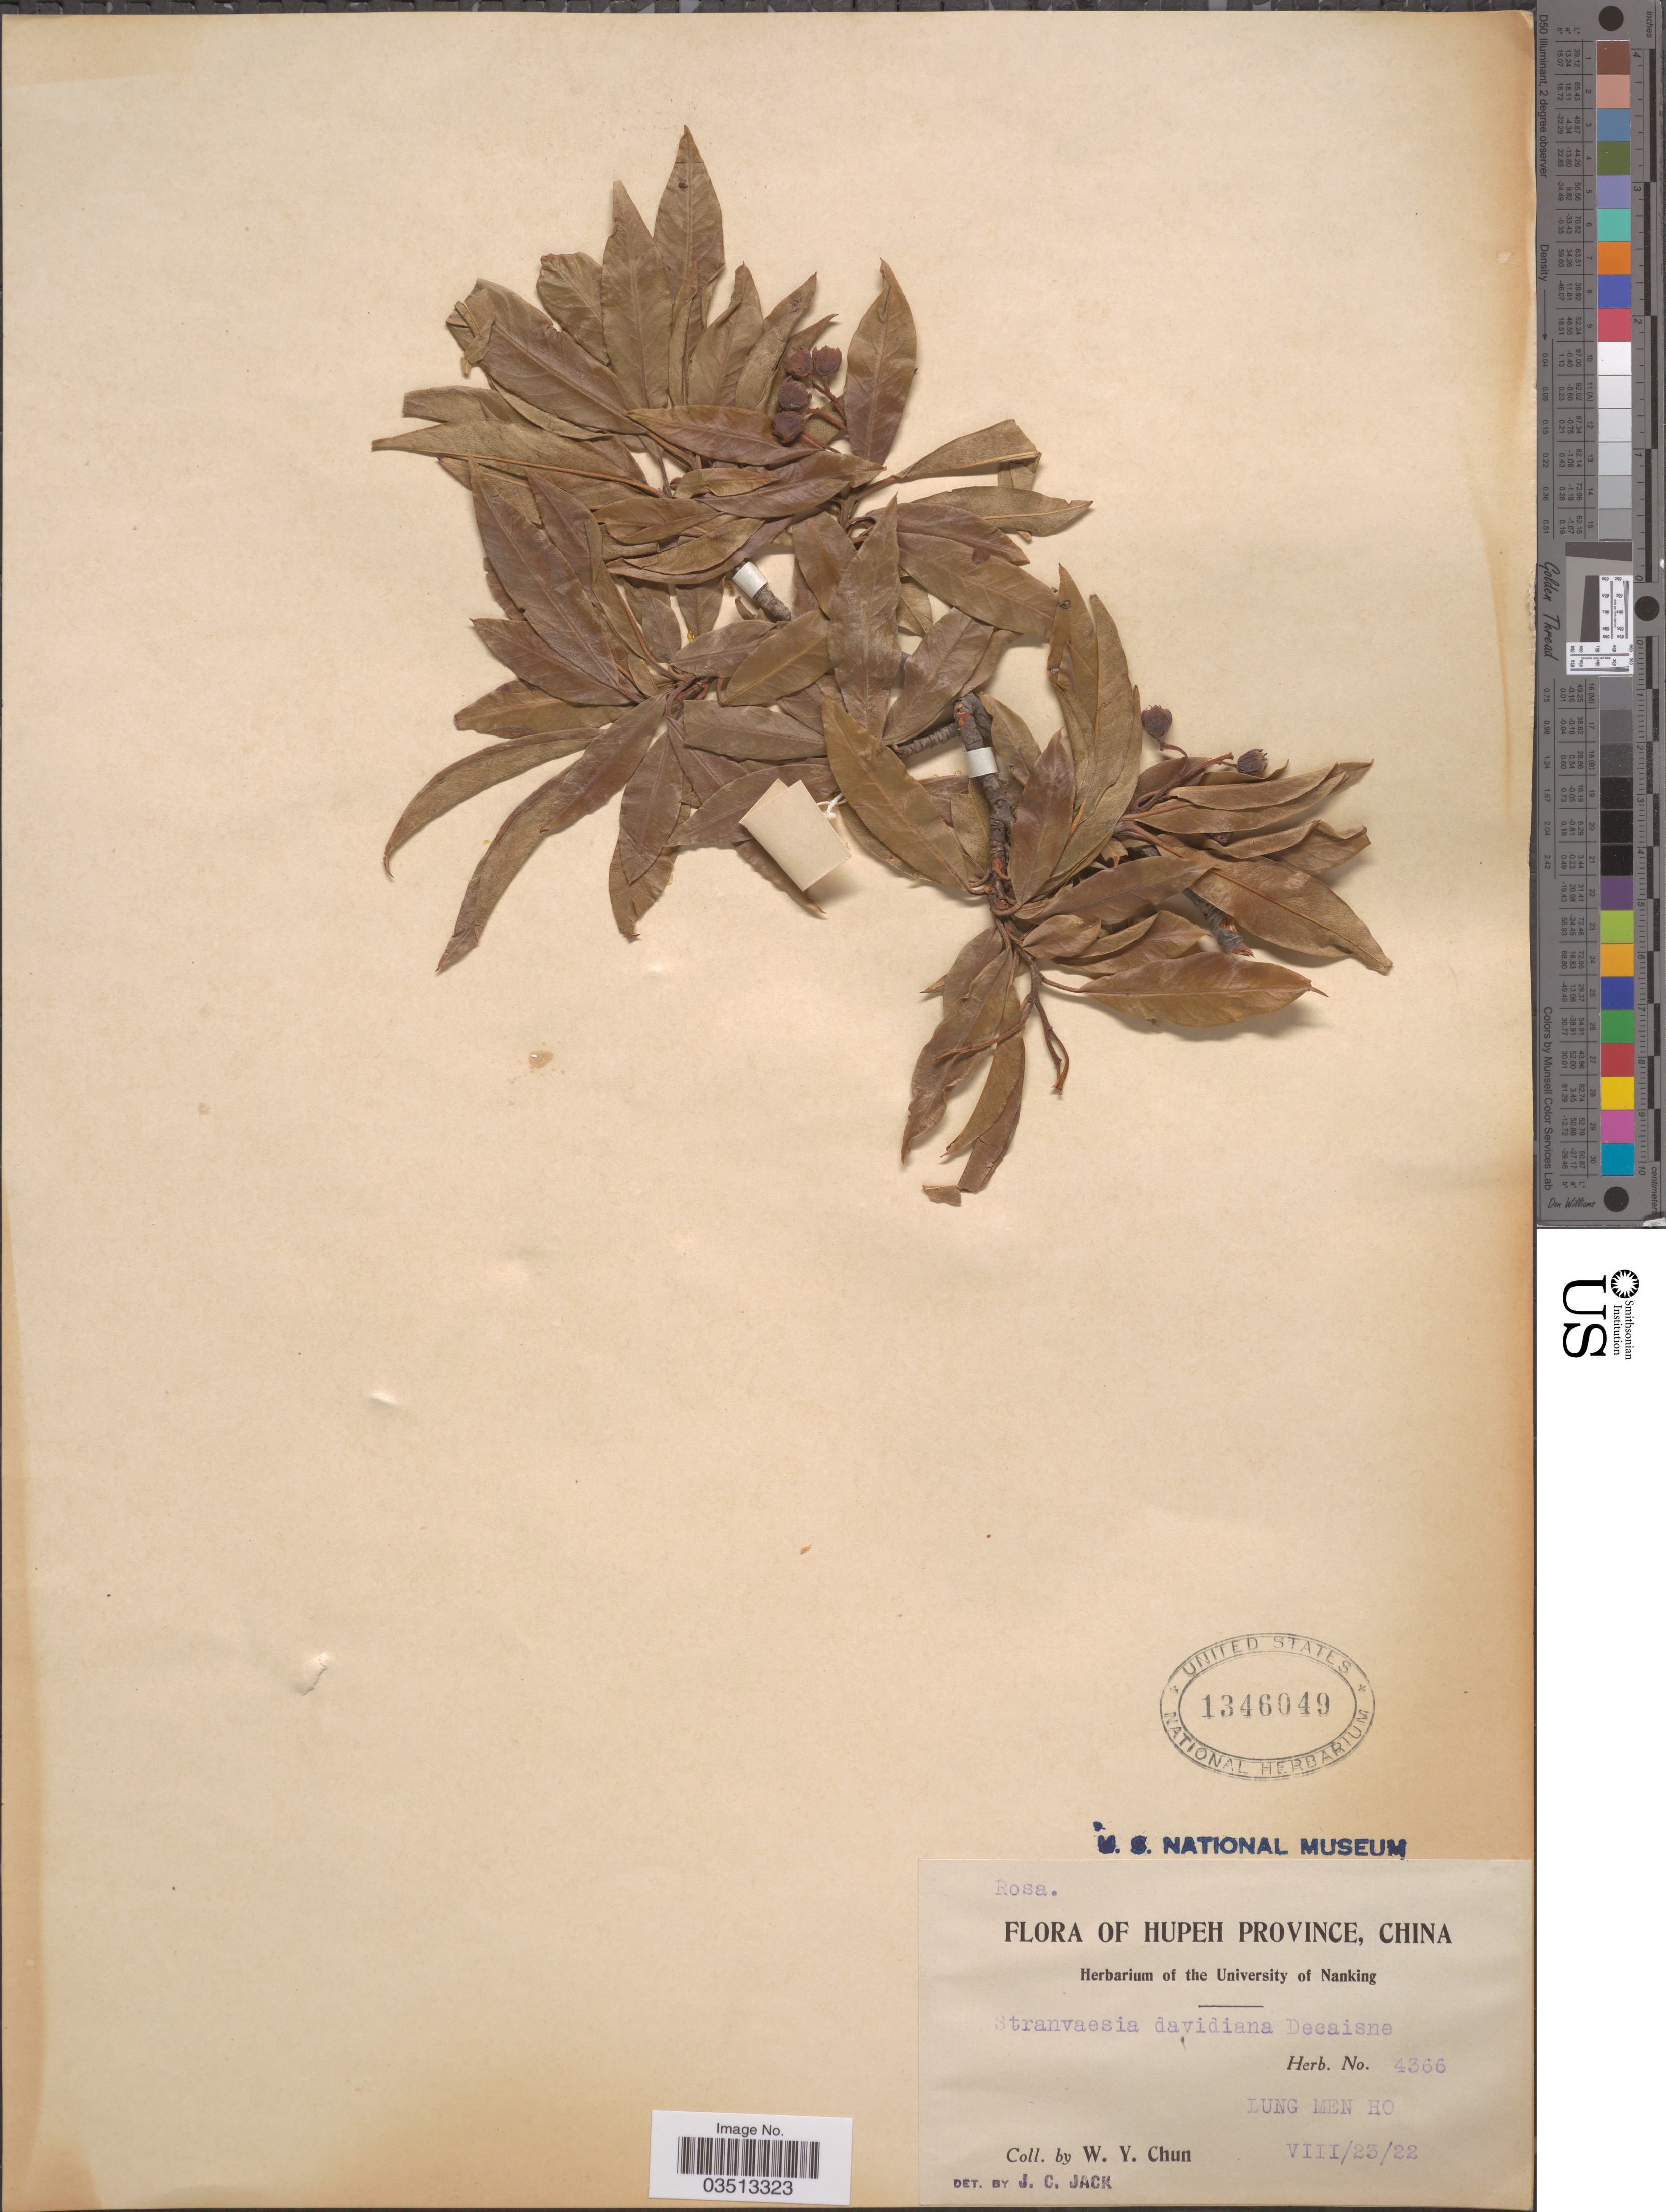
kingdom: Plantae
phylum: Tracheophyta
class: Magnoliopsida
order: Rosales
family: Rosaceae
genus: Stranvaesia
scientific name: Stranvaesia davidiana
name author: Decne.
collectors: W. Y. Chun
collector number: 4366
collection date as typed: Transcribed d/m/y: 23/8/22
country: China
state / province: Hubei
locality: Hupeh Province. Lung Men Ho.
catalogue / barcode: US 1346049